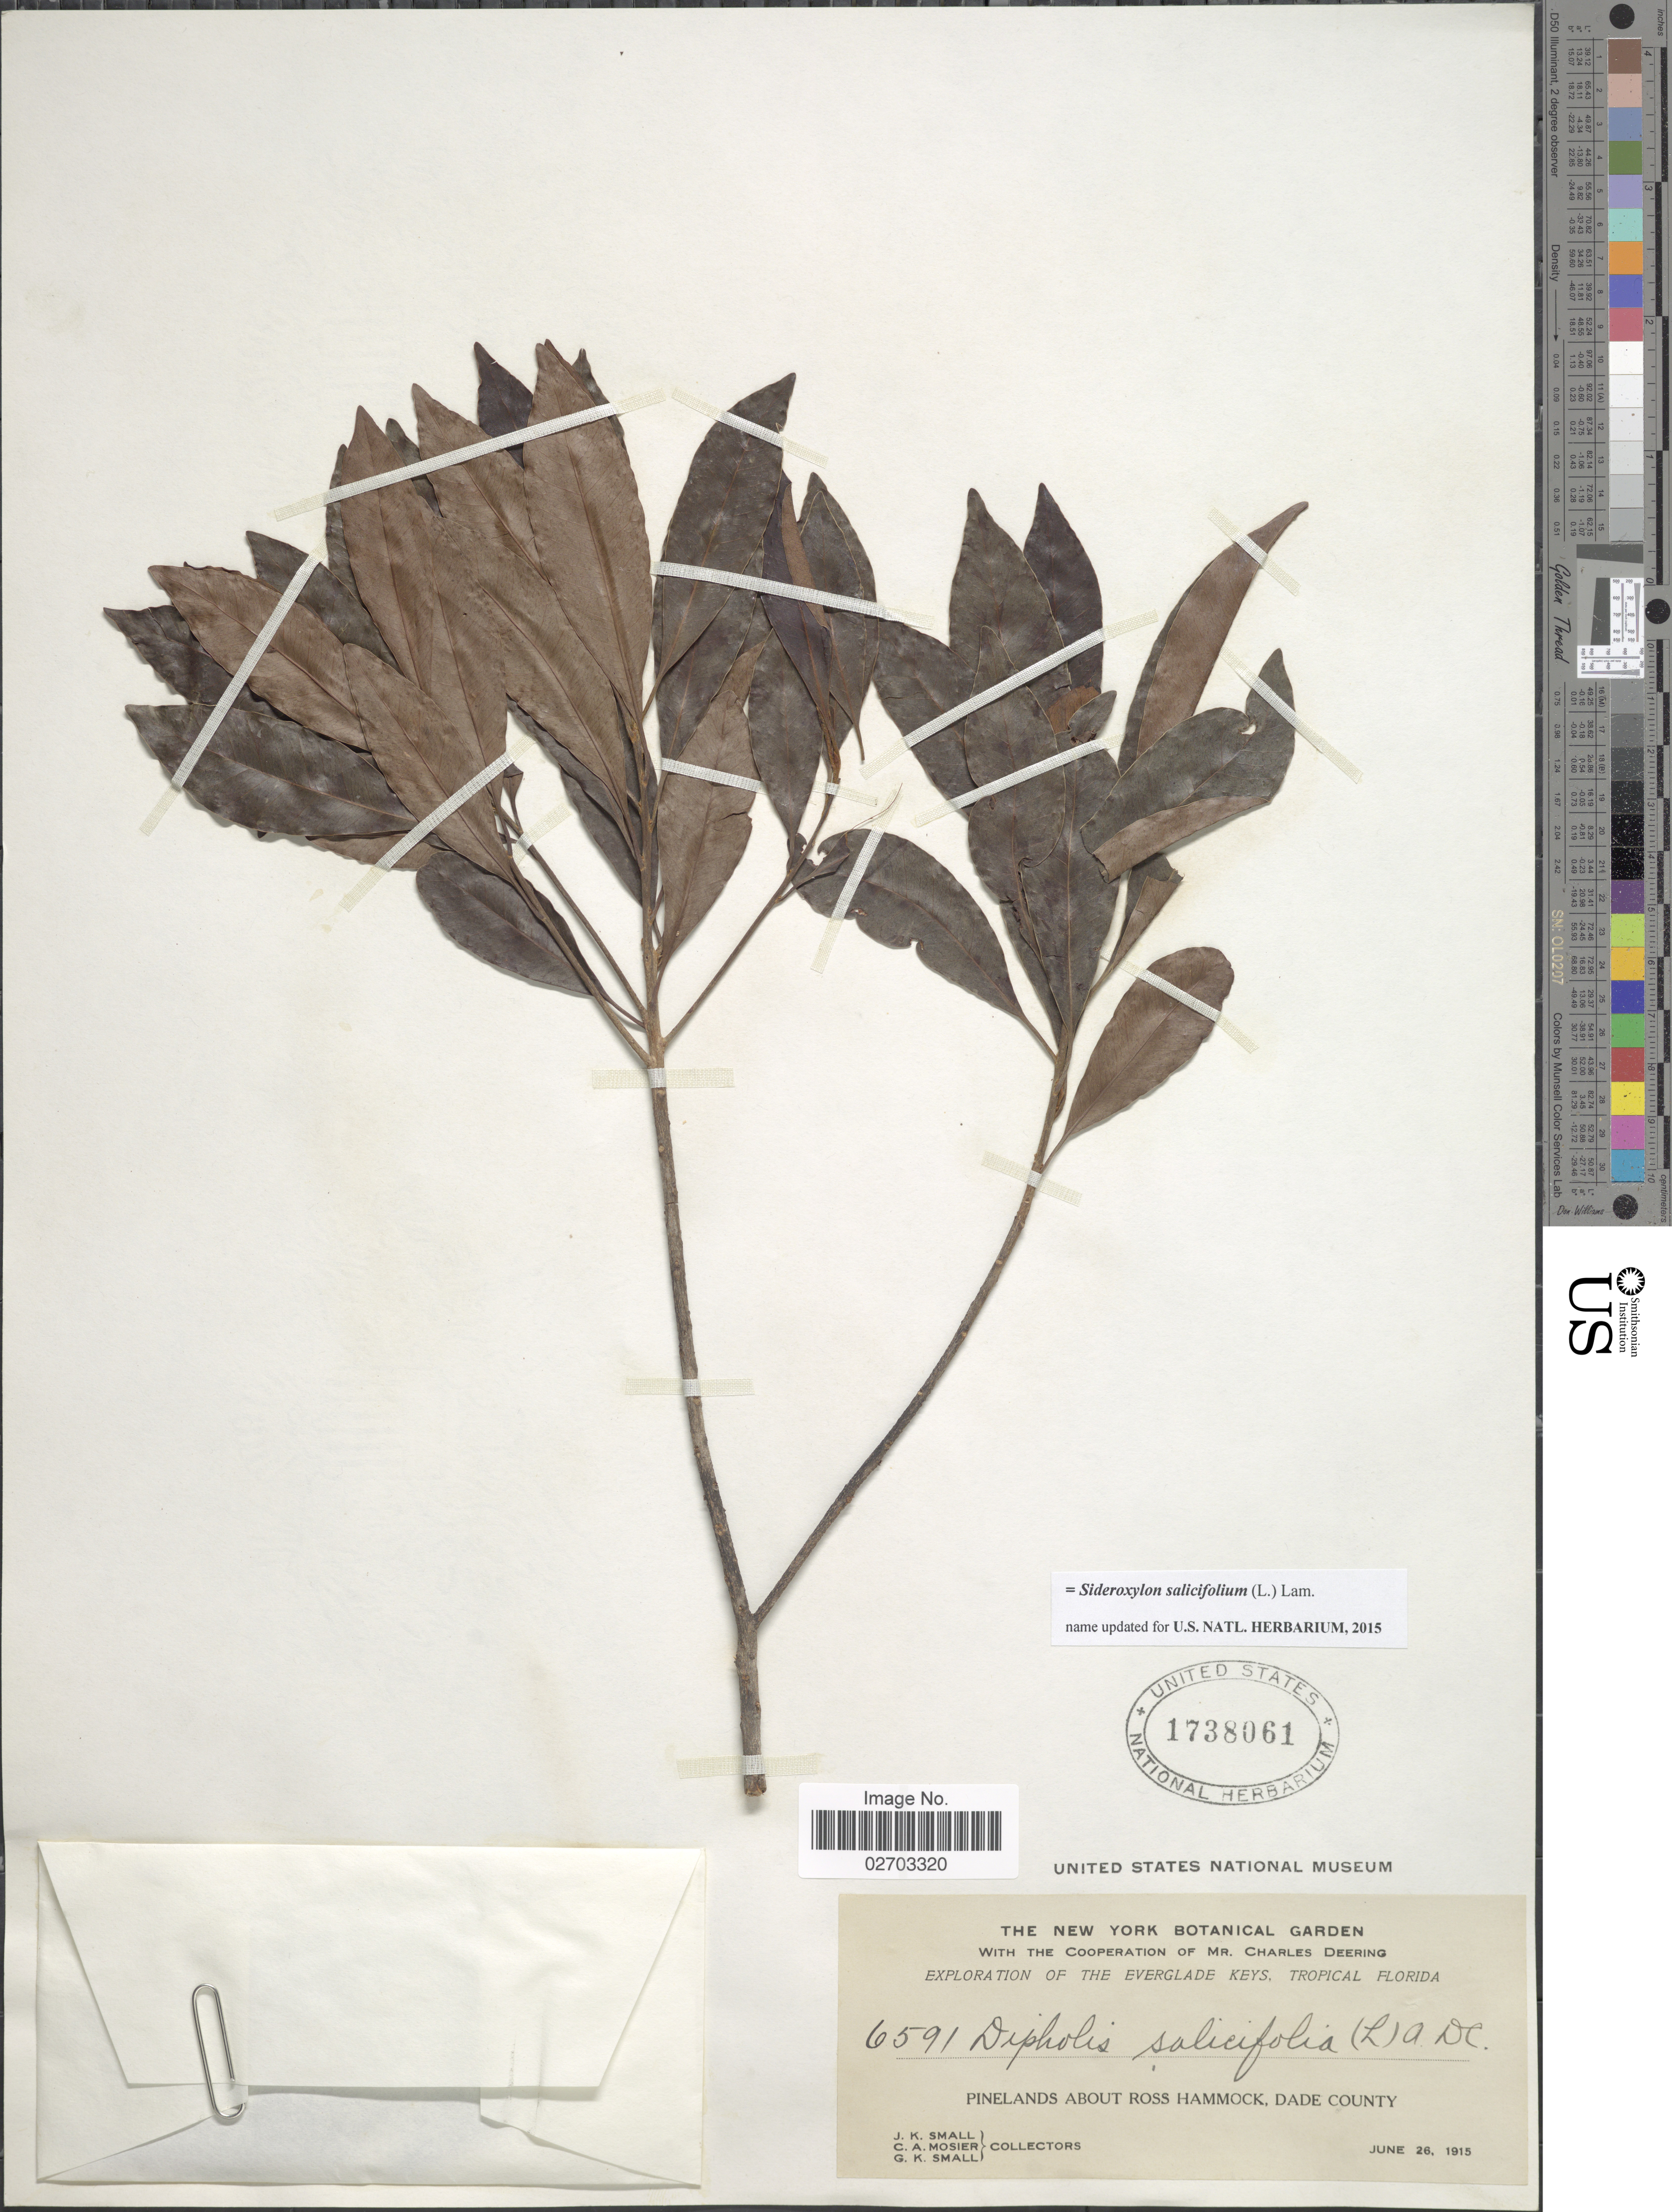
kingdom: Plantae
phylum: Tracheophyta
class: Magnoliopsida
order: Ericales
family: Sapotaceae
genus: Sideroxylon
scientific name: Sideroxylon salicifolium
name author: (L.) Lam.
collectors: J. K. Small, C. A. Mosier & G. K. Small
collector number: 6591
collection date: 1915-06-26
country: United States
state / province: Florida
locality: Everglade Keys, Tropical Florida, Pinelands about Ross Hammock, Dade County.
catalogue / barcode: US 1738061